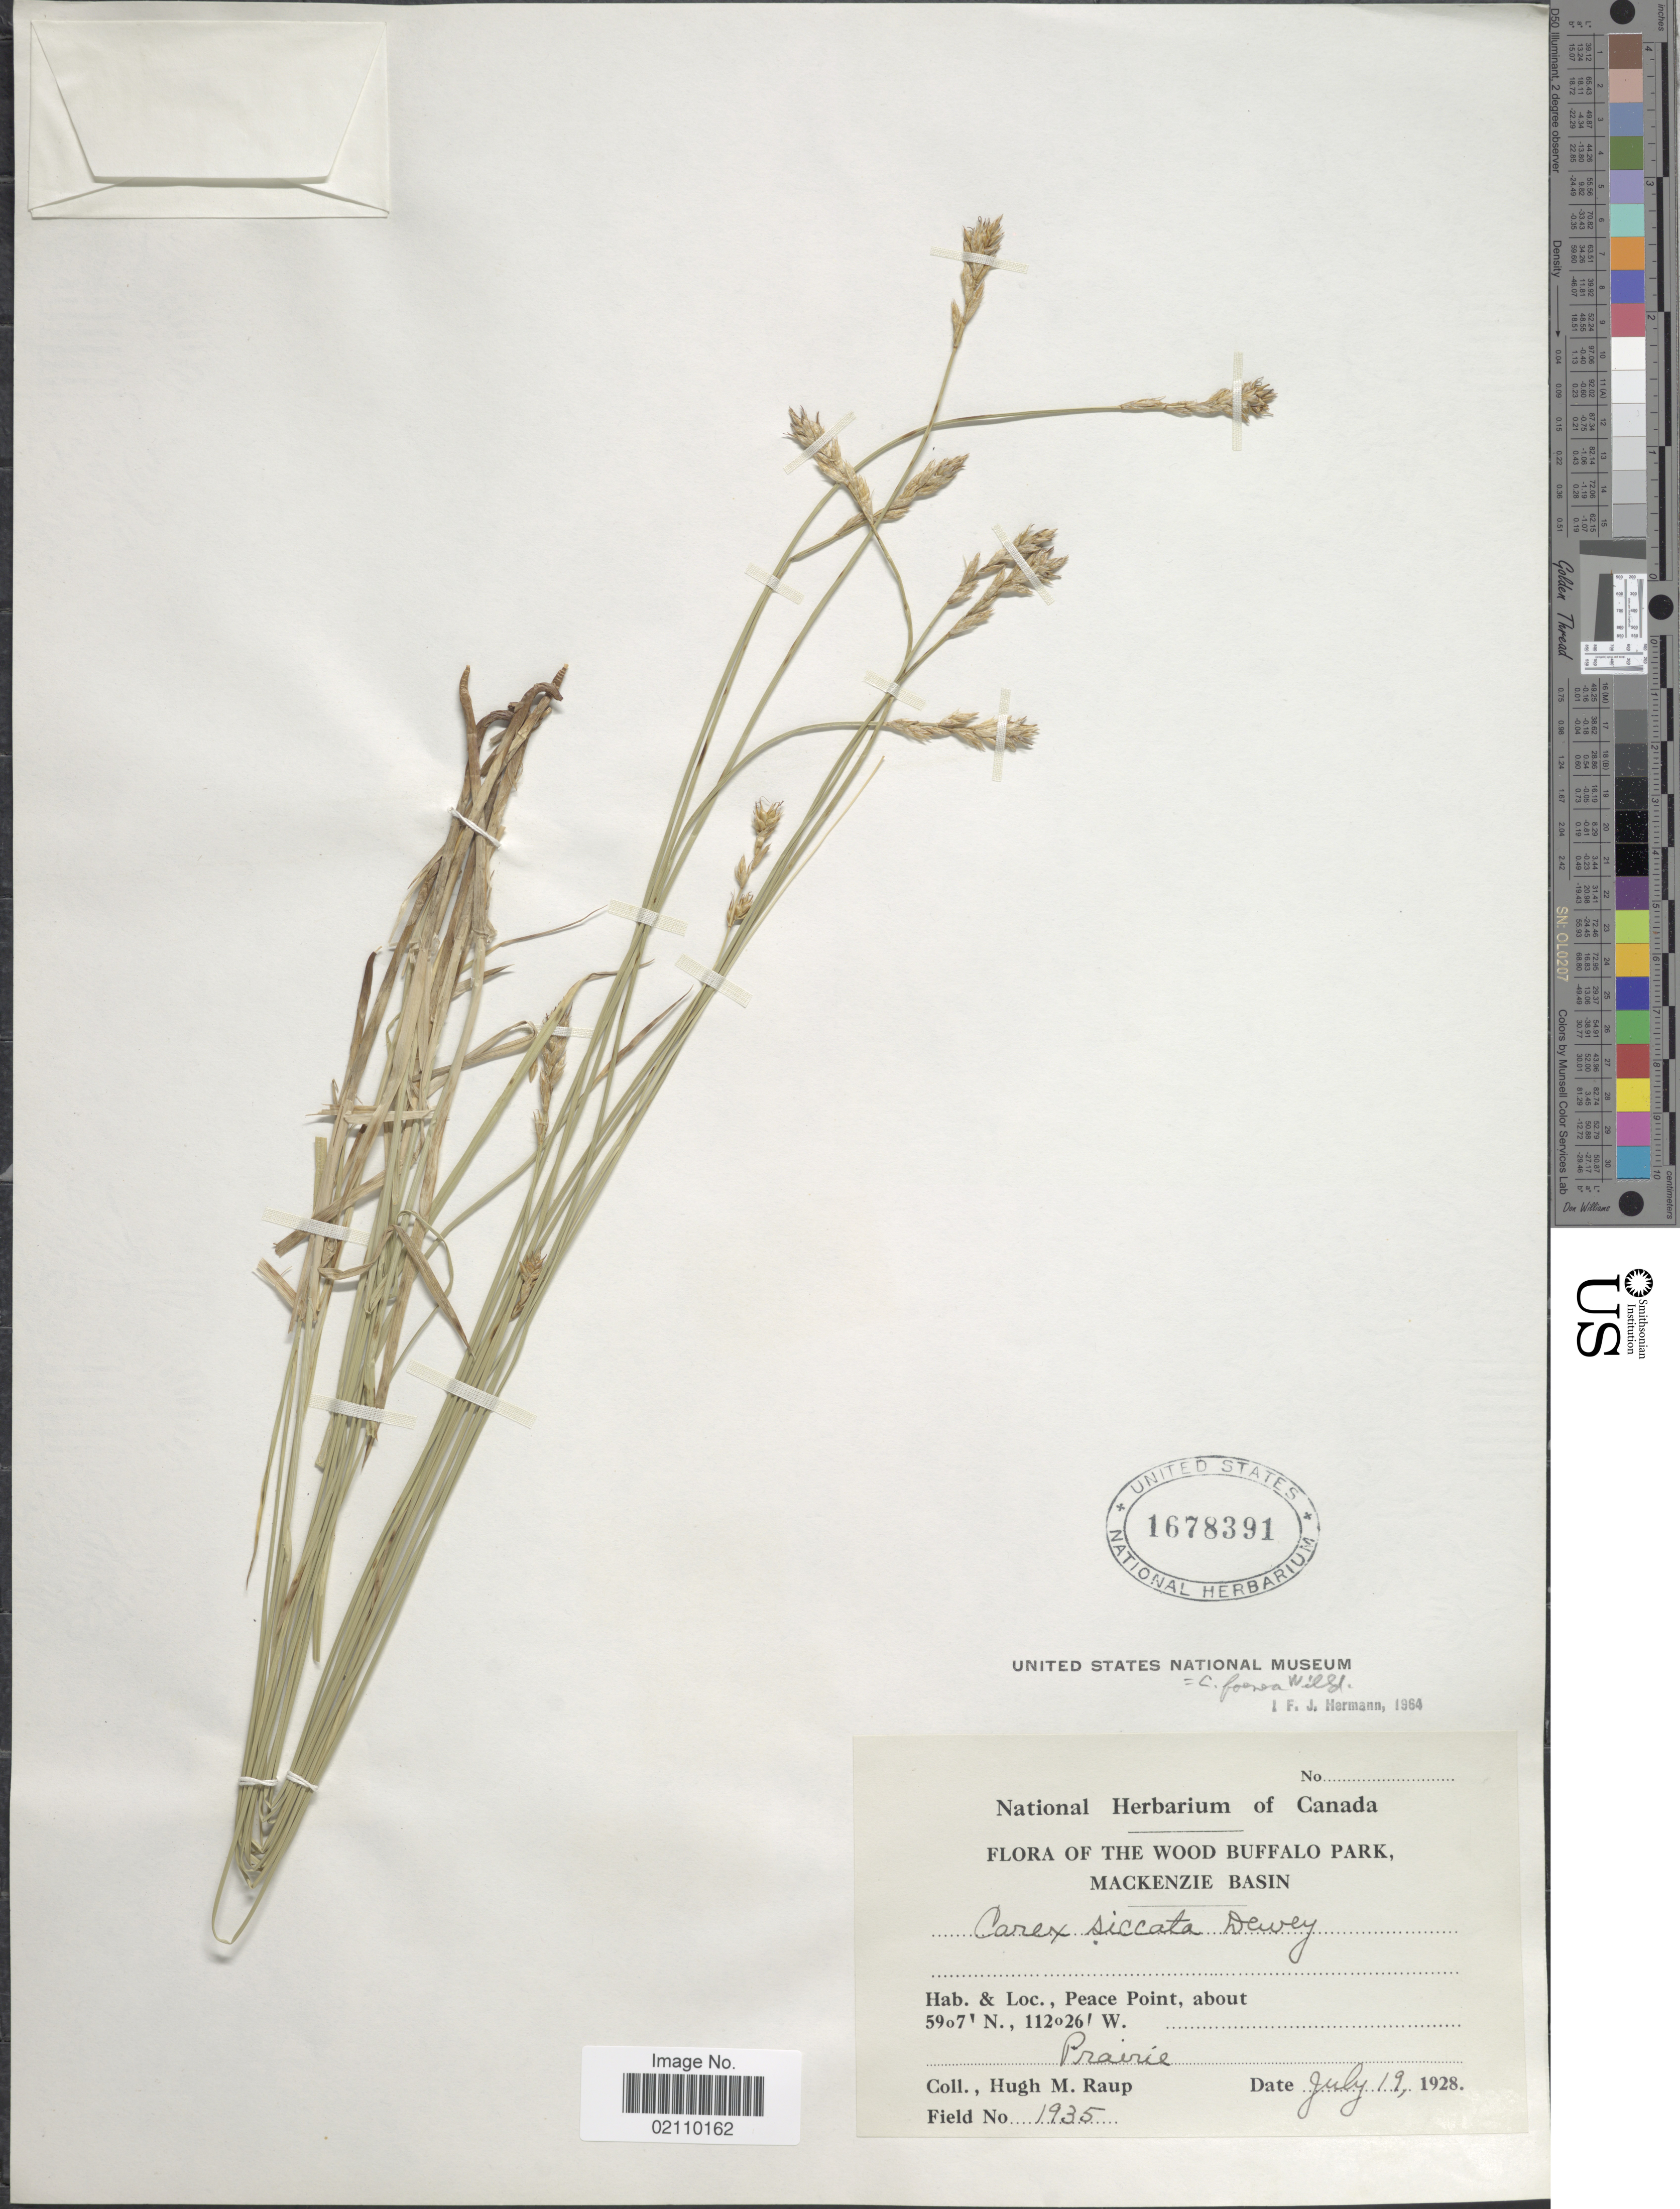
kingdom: Plantae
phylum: Tracheophyta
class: Liliopsida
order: Poales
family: Cyperaceae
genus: Carex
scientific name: Carex foenea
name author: Willd.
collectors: H. Raup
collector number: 1935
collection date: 1928-07-19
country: Canada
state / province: Alberta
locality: Wood Buffalo Park, Mackenzie Basin, Peace Point, Prairie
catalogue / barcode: US 1678391